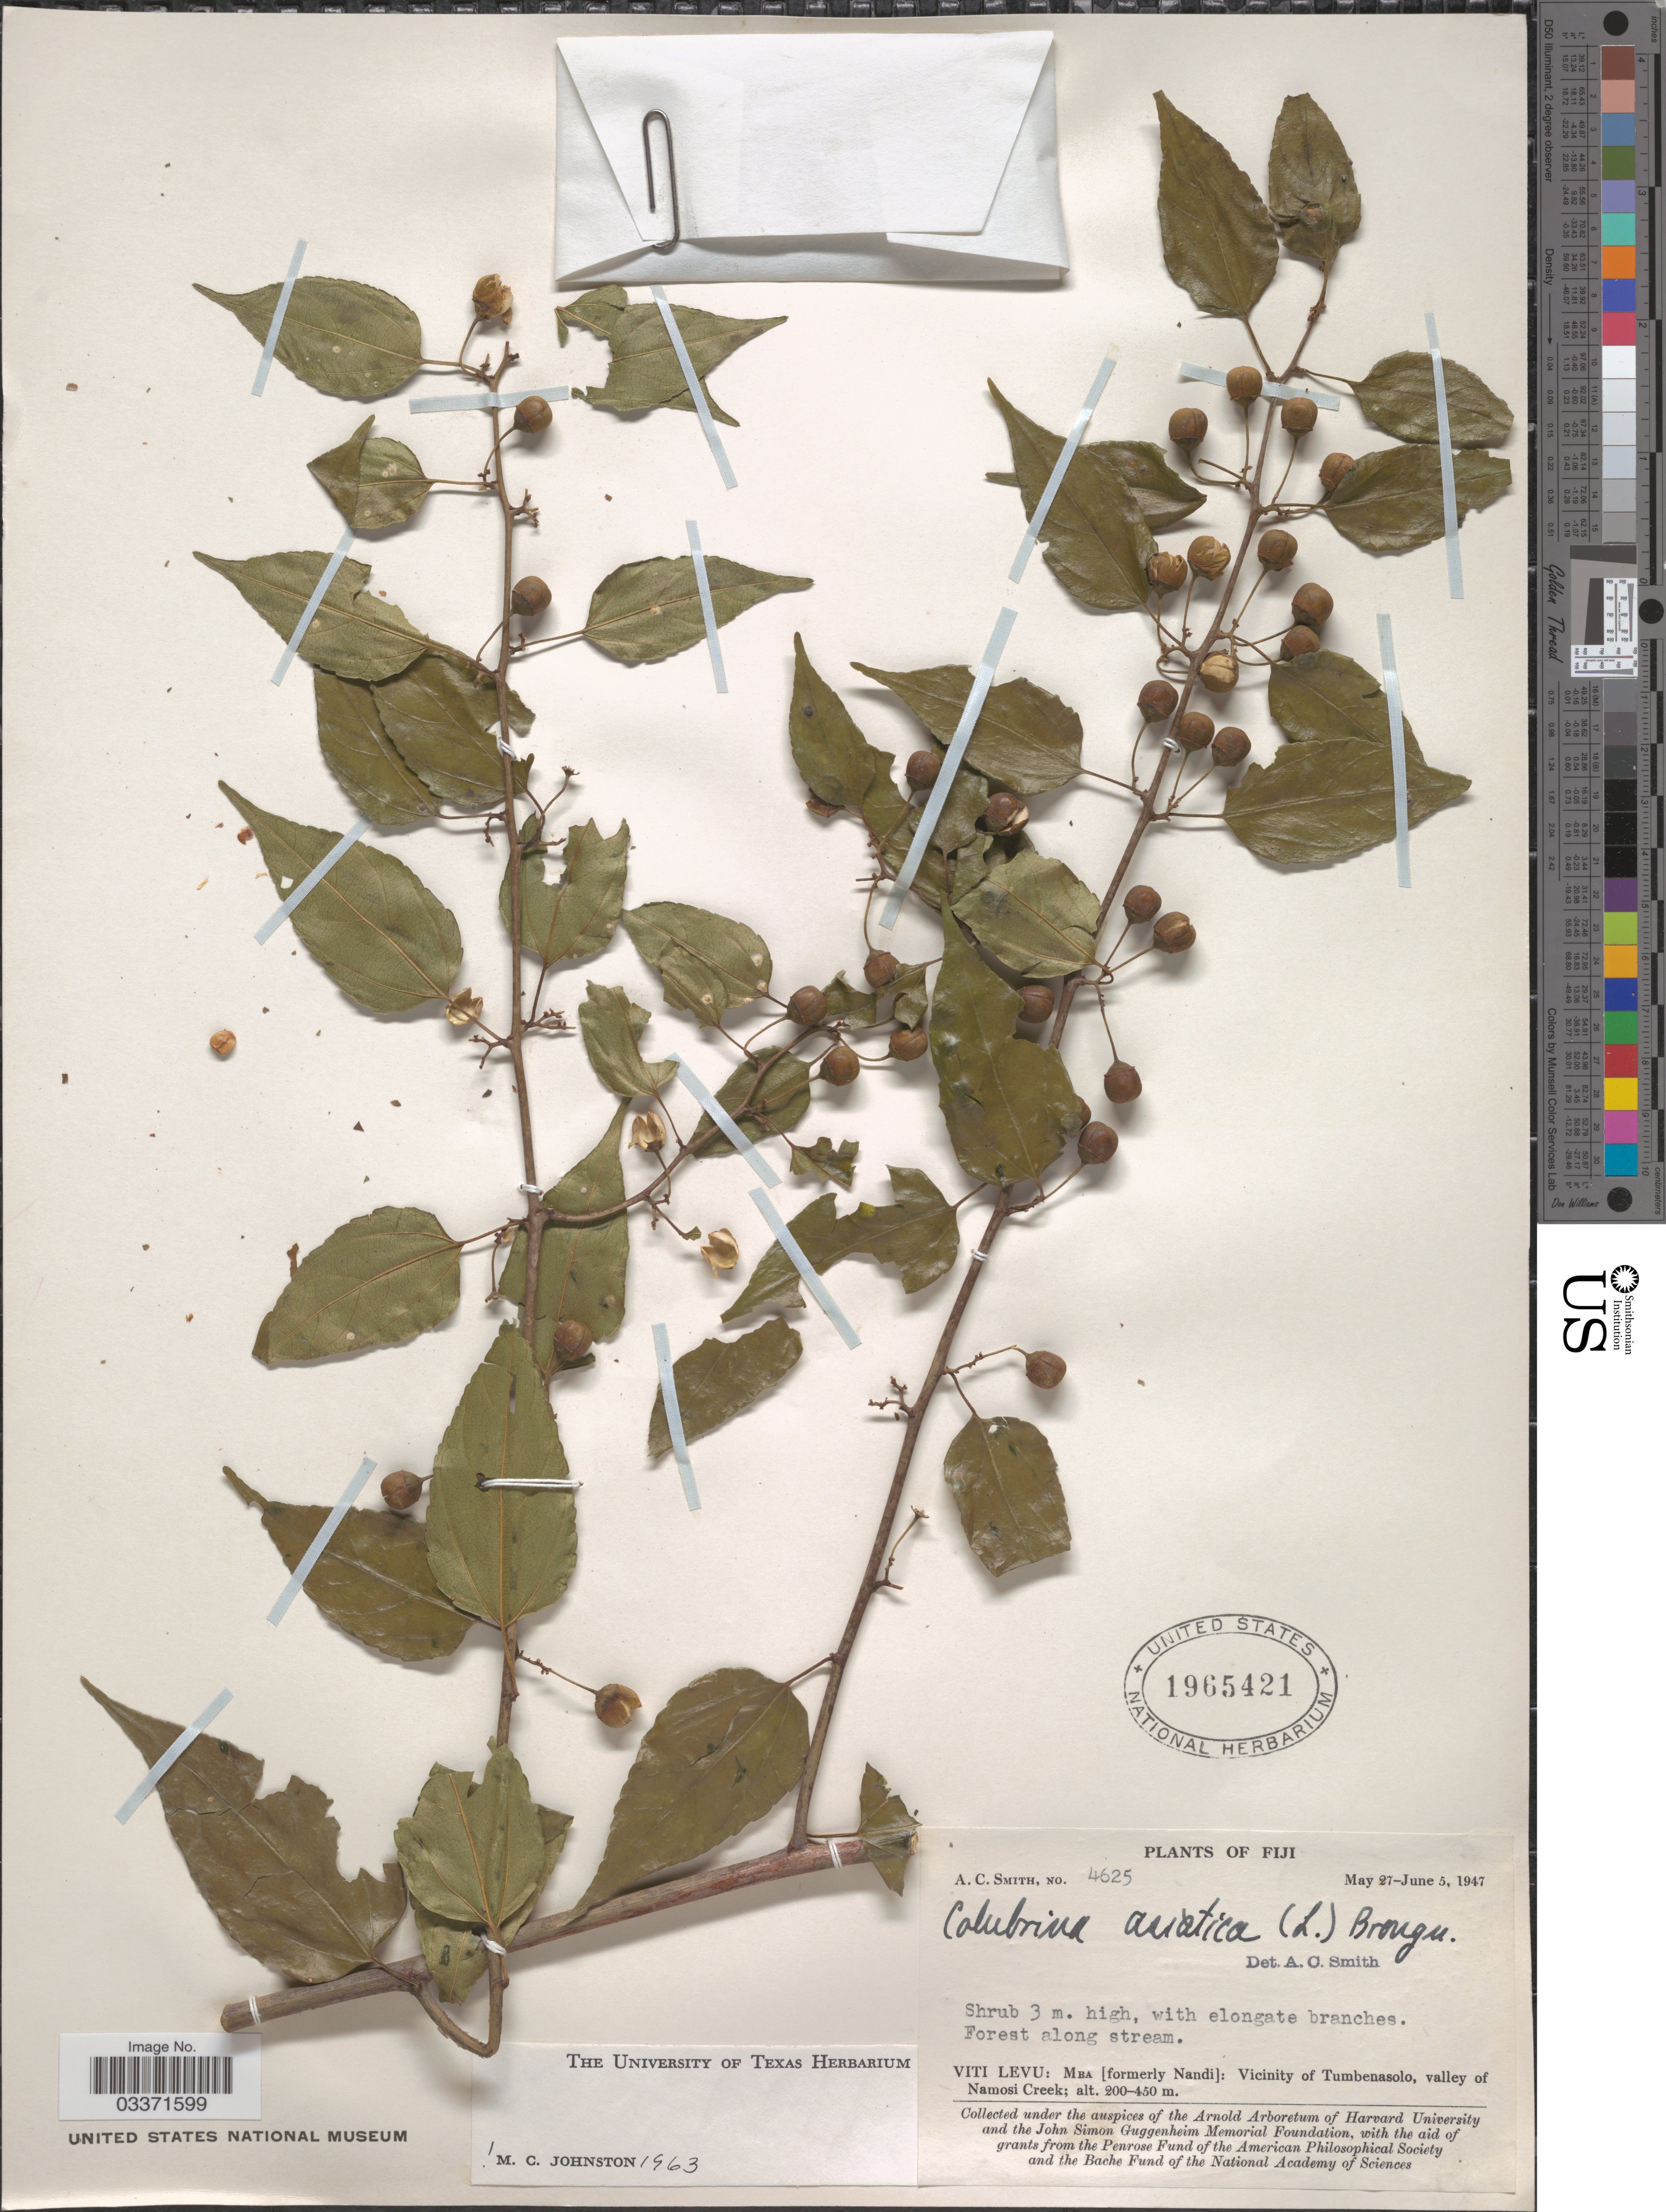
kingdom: Plantae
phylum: Tracheophyta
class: Magnoliopsida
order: Rosales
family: Rhamnaceae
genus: Colubrina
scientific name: Colubrina asiatica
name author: (L.) Brongn.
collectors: A. C. Smith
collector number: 4625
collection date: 1947-05-27/1947-06-05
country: Fiji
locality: Viti Levu: Mba [formerly Nandi]: Vicinity of Tumbenasolo, valley of Namosi Creek.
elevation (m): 200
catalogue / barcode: US 1965421